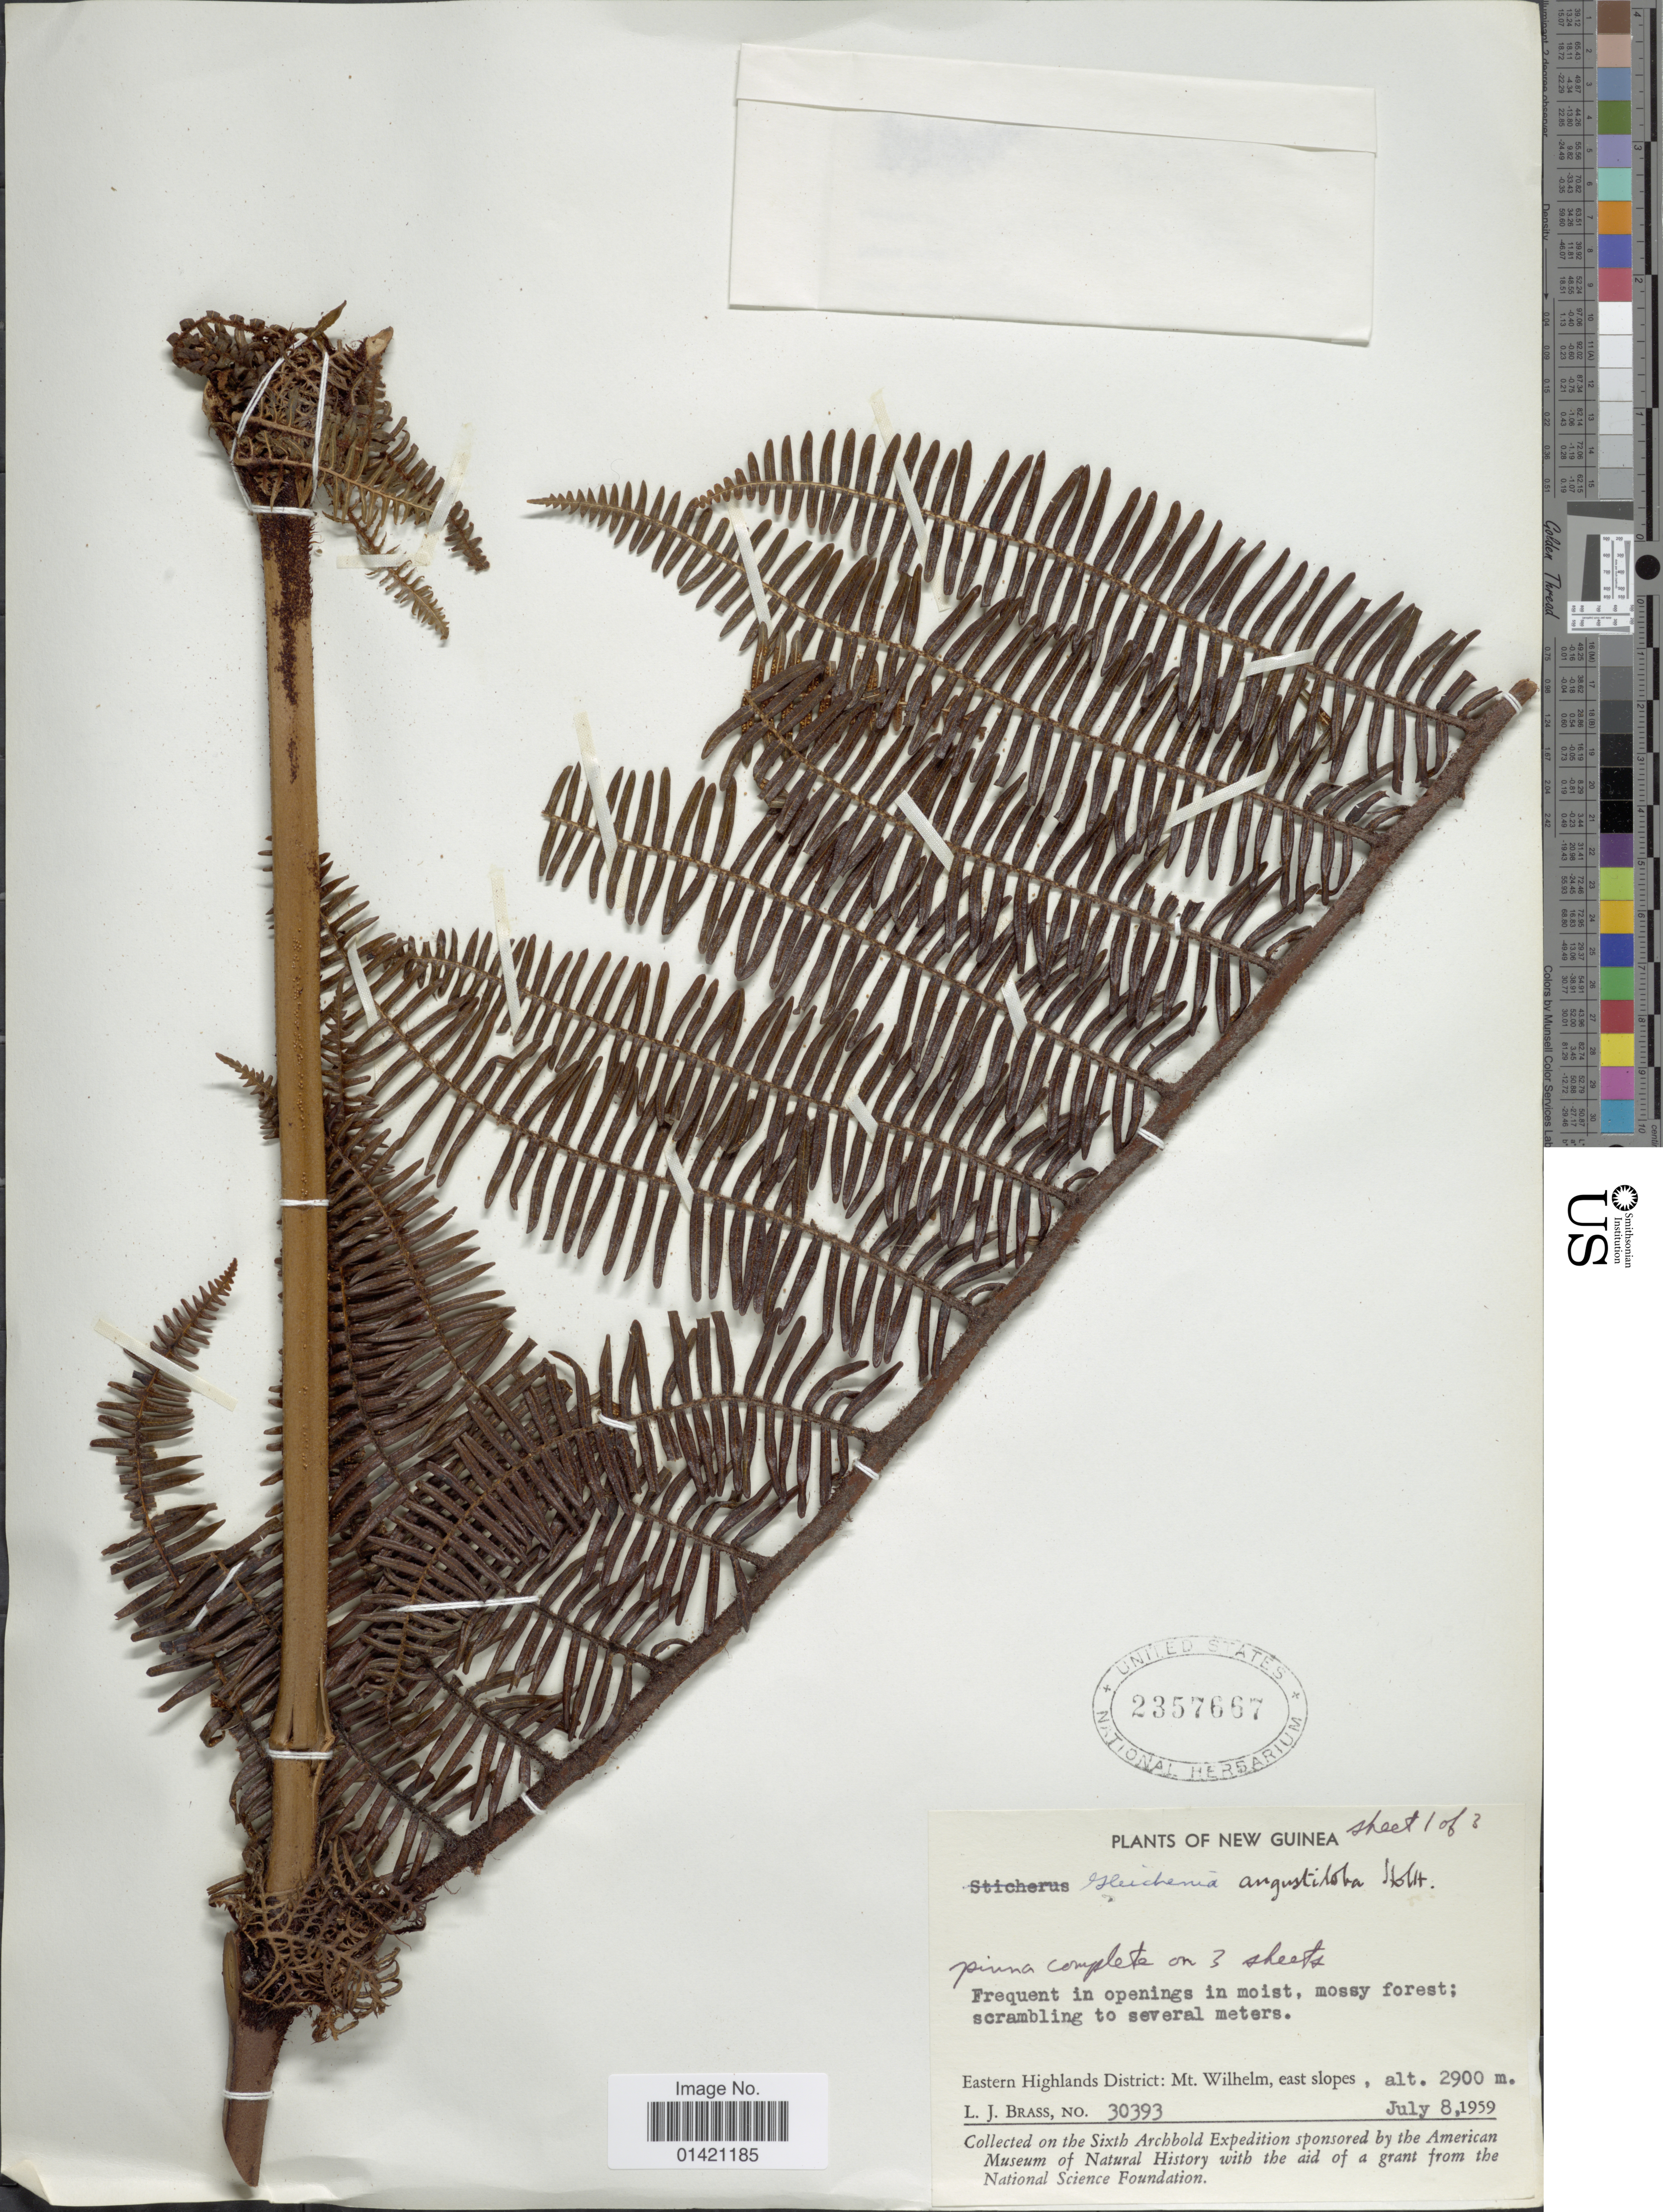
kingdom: Plantae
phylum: Tracheophyta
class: Polypodiopsida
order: Gleicheniales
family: Gleicheniaceae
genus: Diplopterygium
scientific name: Diplopterygium angustilobum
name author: (Holttum) Parris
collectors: L. J. Brass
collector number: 30393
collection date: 1959-07-08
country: Papua New Guinea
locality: New Guinea. Eastern Highlands District: Mt. Wilhelm, east slopes.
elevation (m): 2900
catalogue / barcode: US 2357667